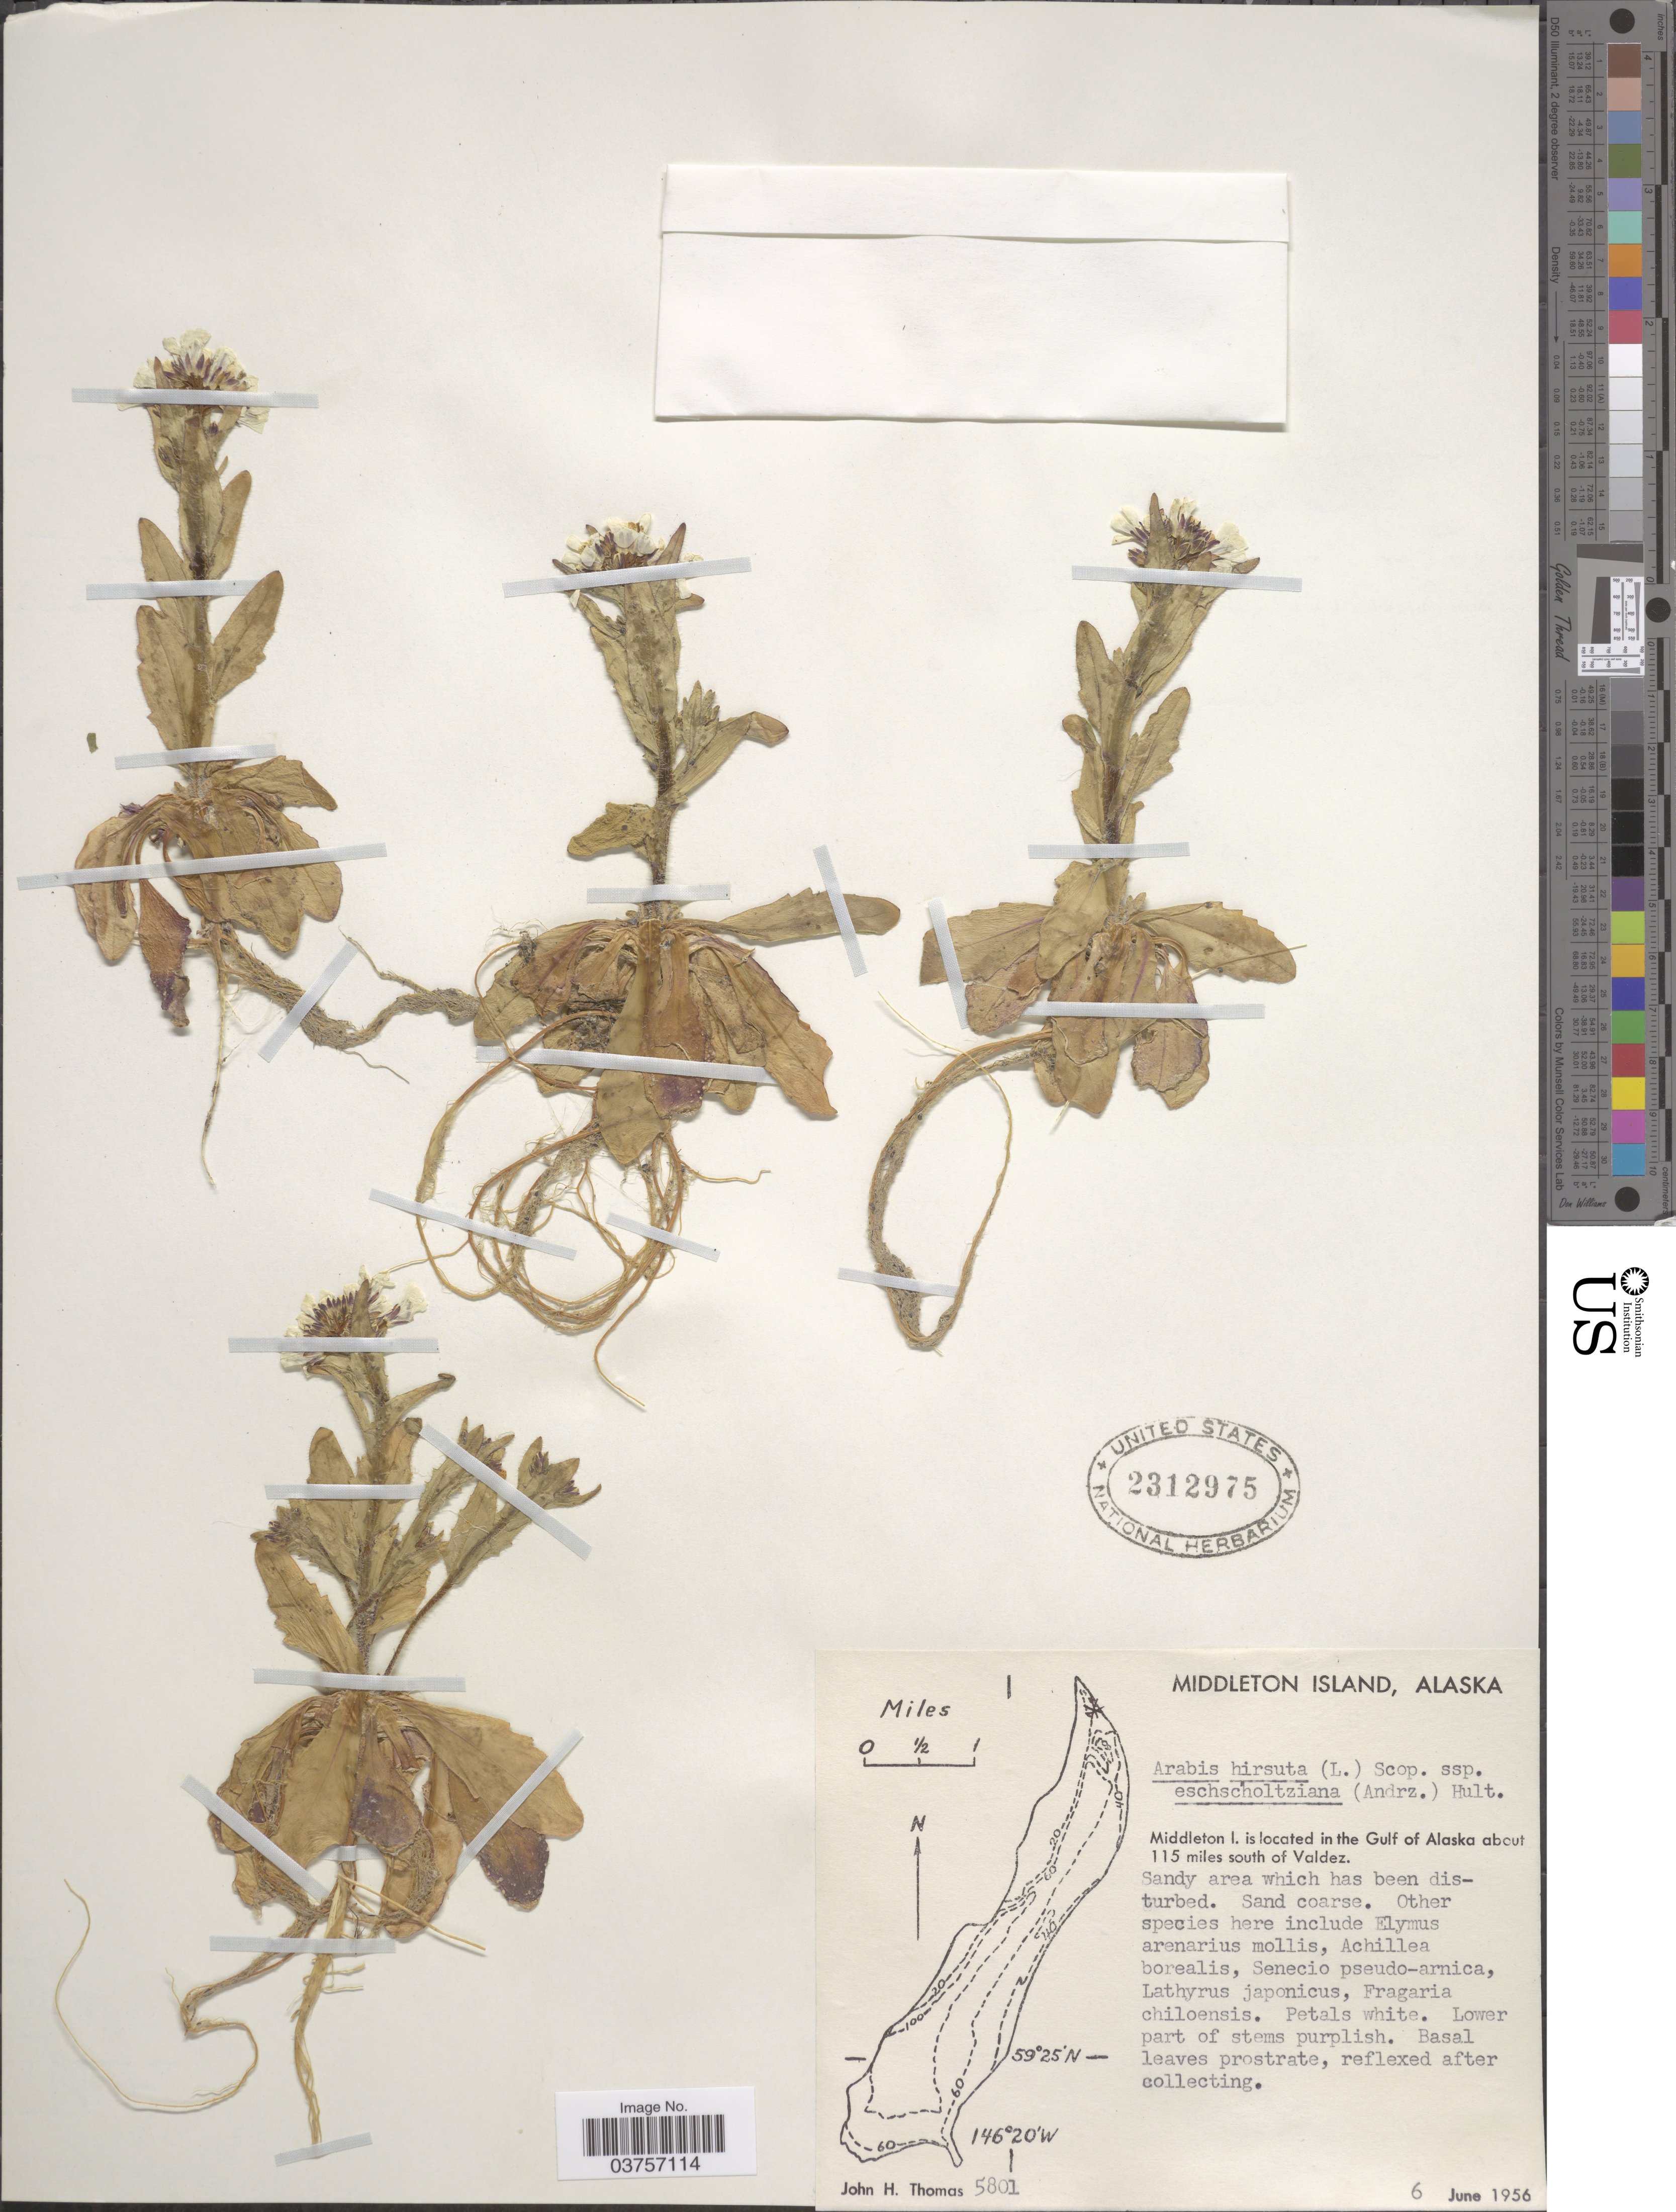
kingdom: Plantae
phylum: Tracheophyta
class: Magnoliopsida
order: Brassicales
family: Brassicaceae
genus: Arabis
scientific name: Arabis hirsuta var. eschscholtziana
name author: (Andrz. ex Ledeb.) Rollins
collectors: J. H. Thomas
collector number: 5801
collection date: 1956-06-06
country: United States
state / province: Alaska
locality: Middleton Island. Middleton Is. is located in the Gulf of Alaska about 115 miles south of Valdez.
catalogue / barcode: US 2312975